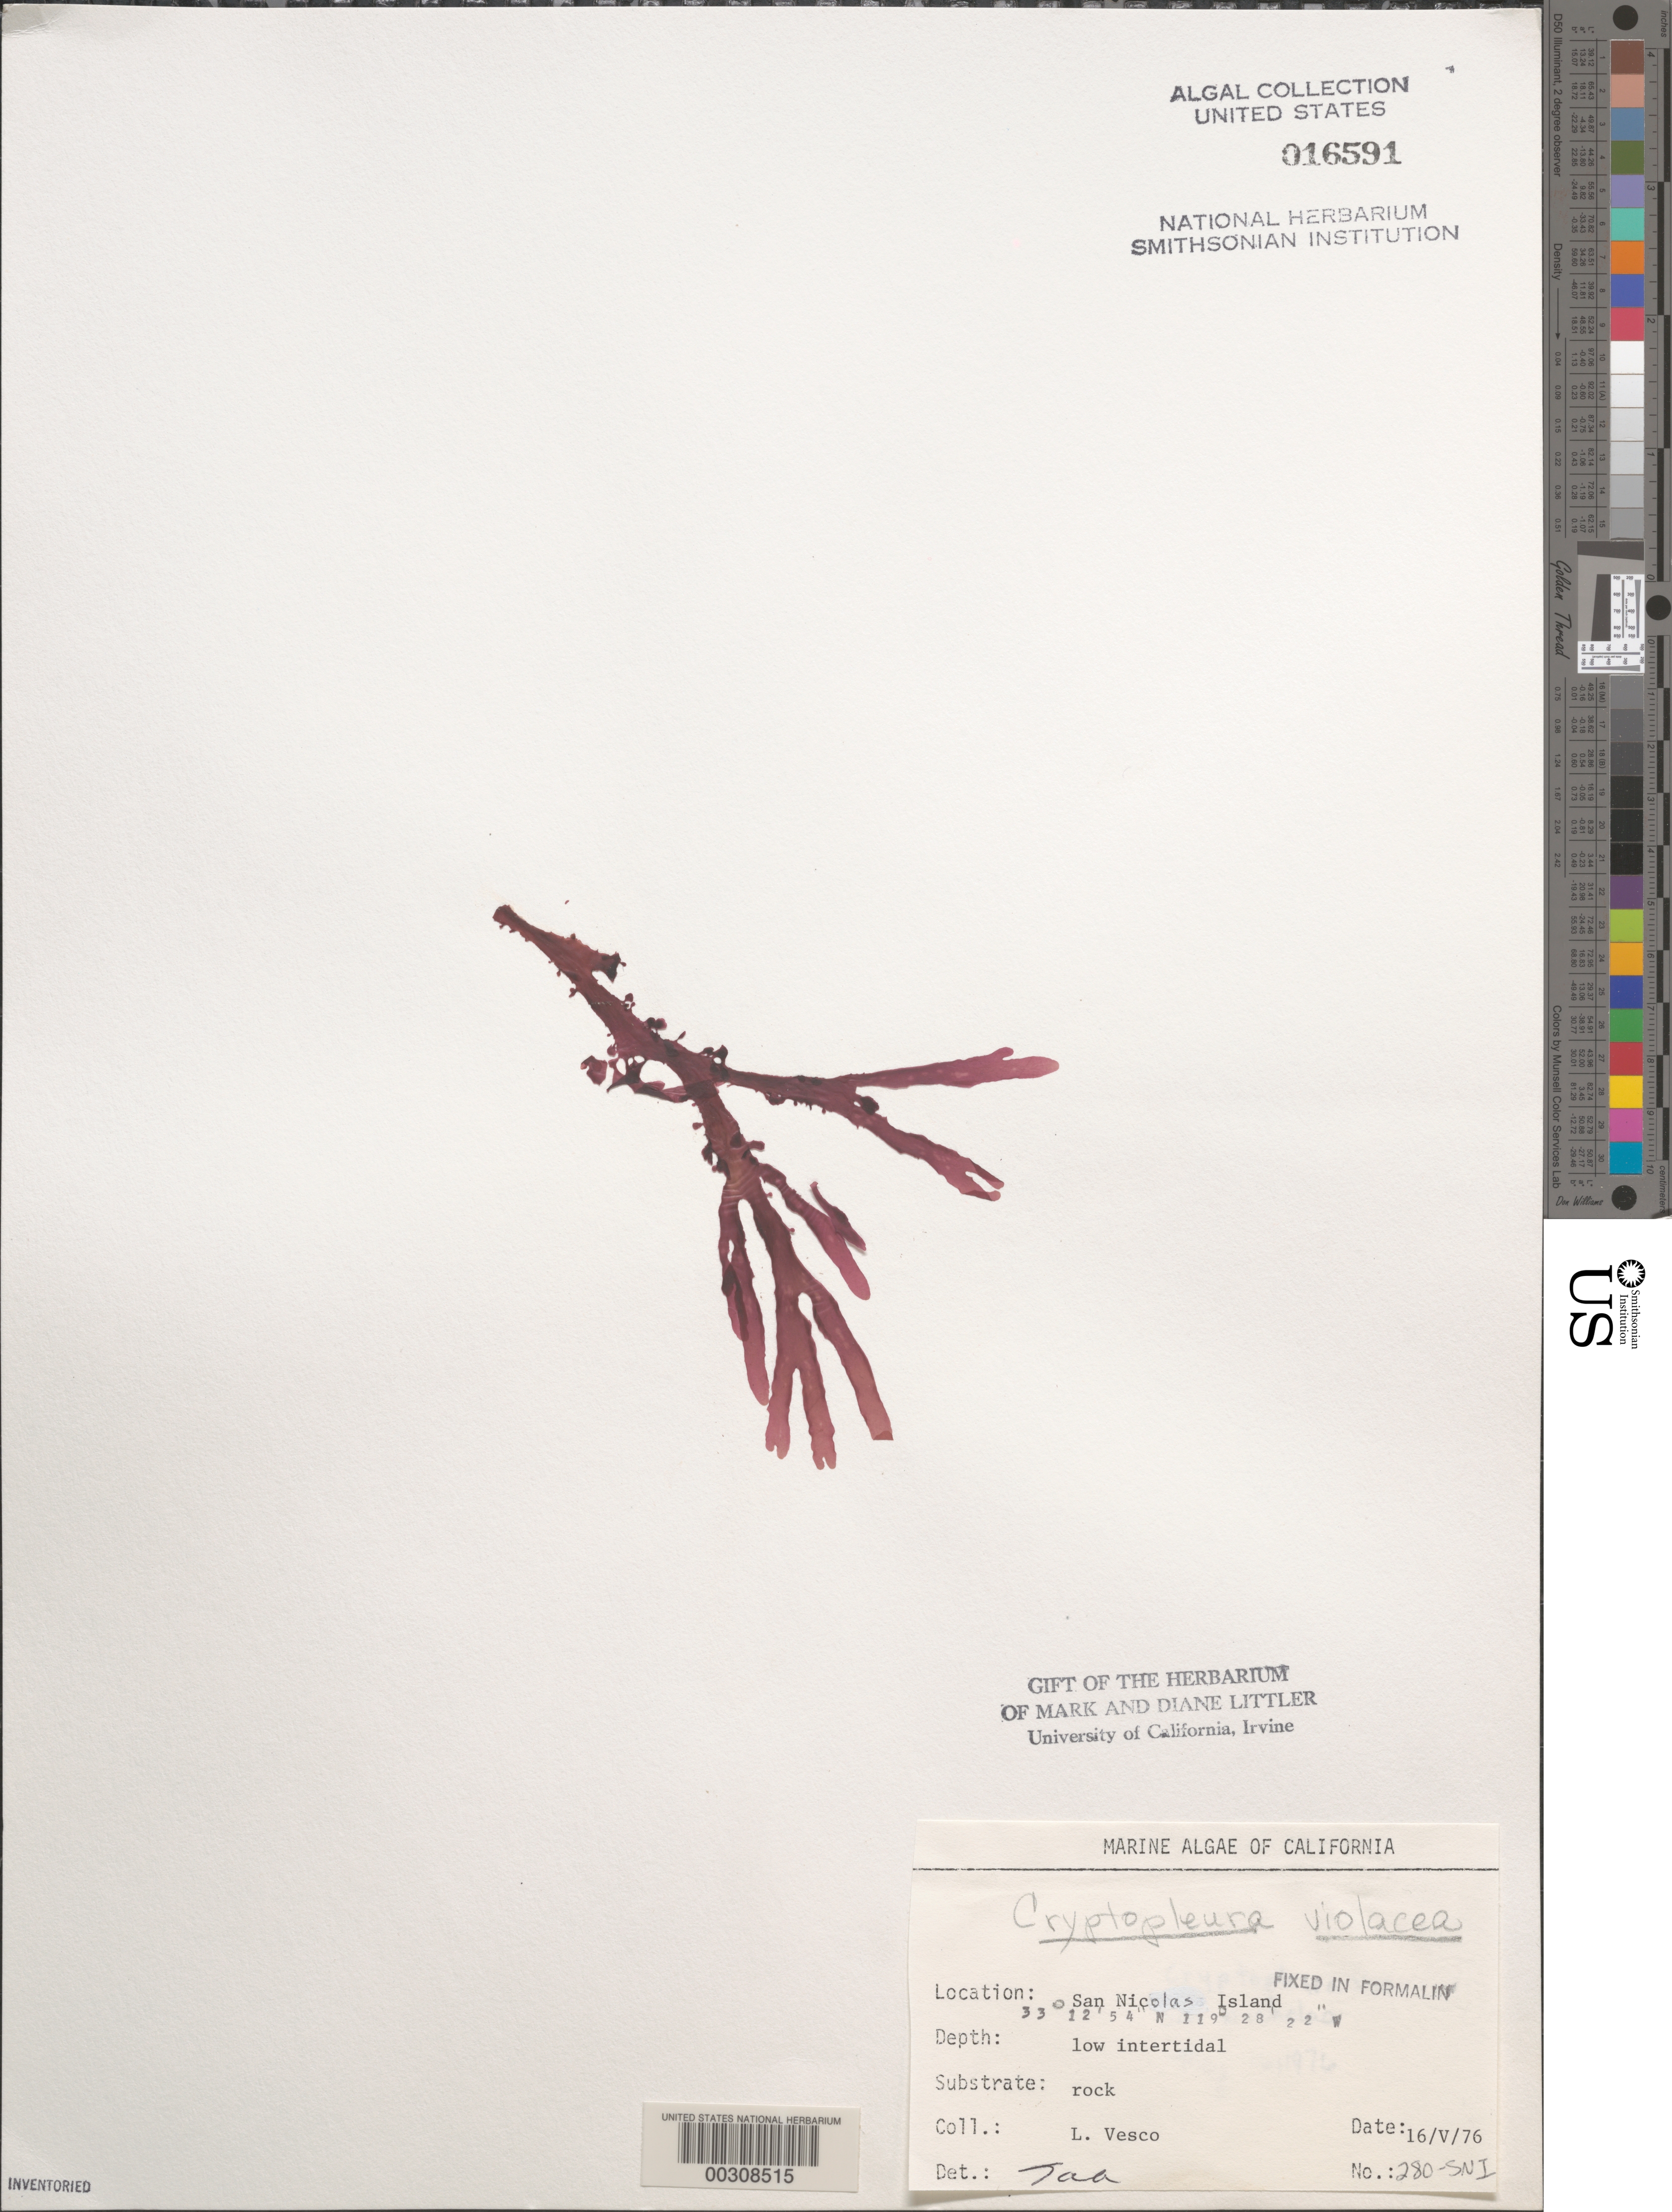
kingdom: Plantae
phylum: Rhodophyta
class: Florideophyceae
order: Ceramiales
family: Delesseriaceae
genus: Cryptopleura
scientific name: Cryptopleura violacea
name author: (J. Ag.) Kylin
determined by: Abbott, Isabella A.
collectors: L. Vesco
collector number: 280-sni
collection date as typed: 16 May 1976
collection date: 1976-05-16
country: United States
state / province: California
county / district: Ventura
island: San Nicolas Island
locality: Dutch Harbor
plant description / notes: BLM-SOCALBIGHT Rocky Intertidal Survey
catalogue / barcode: US 16591